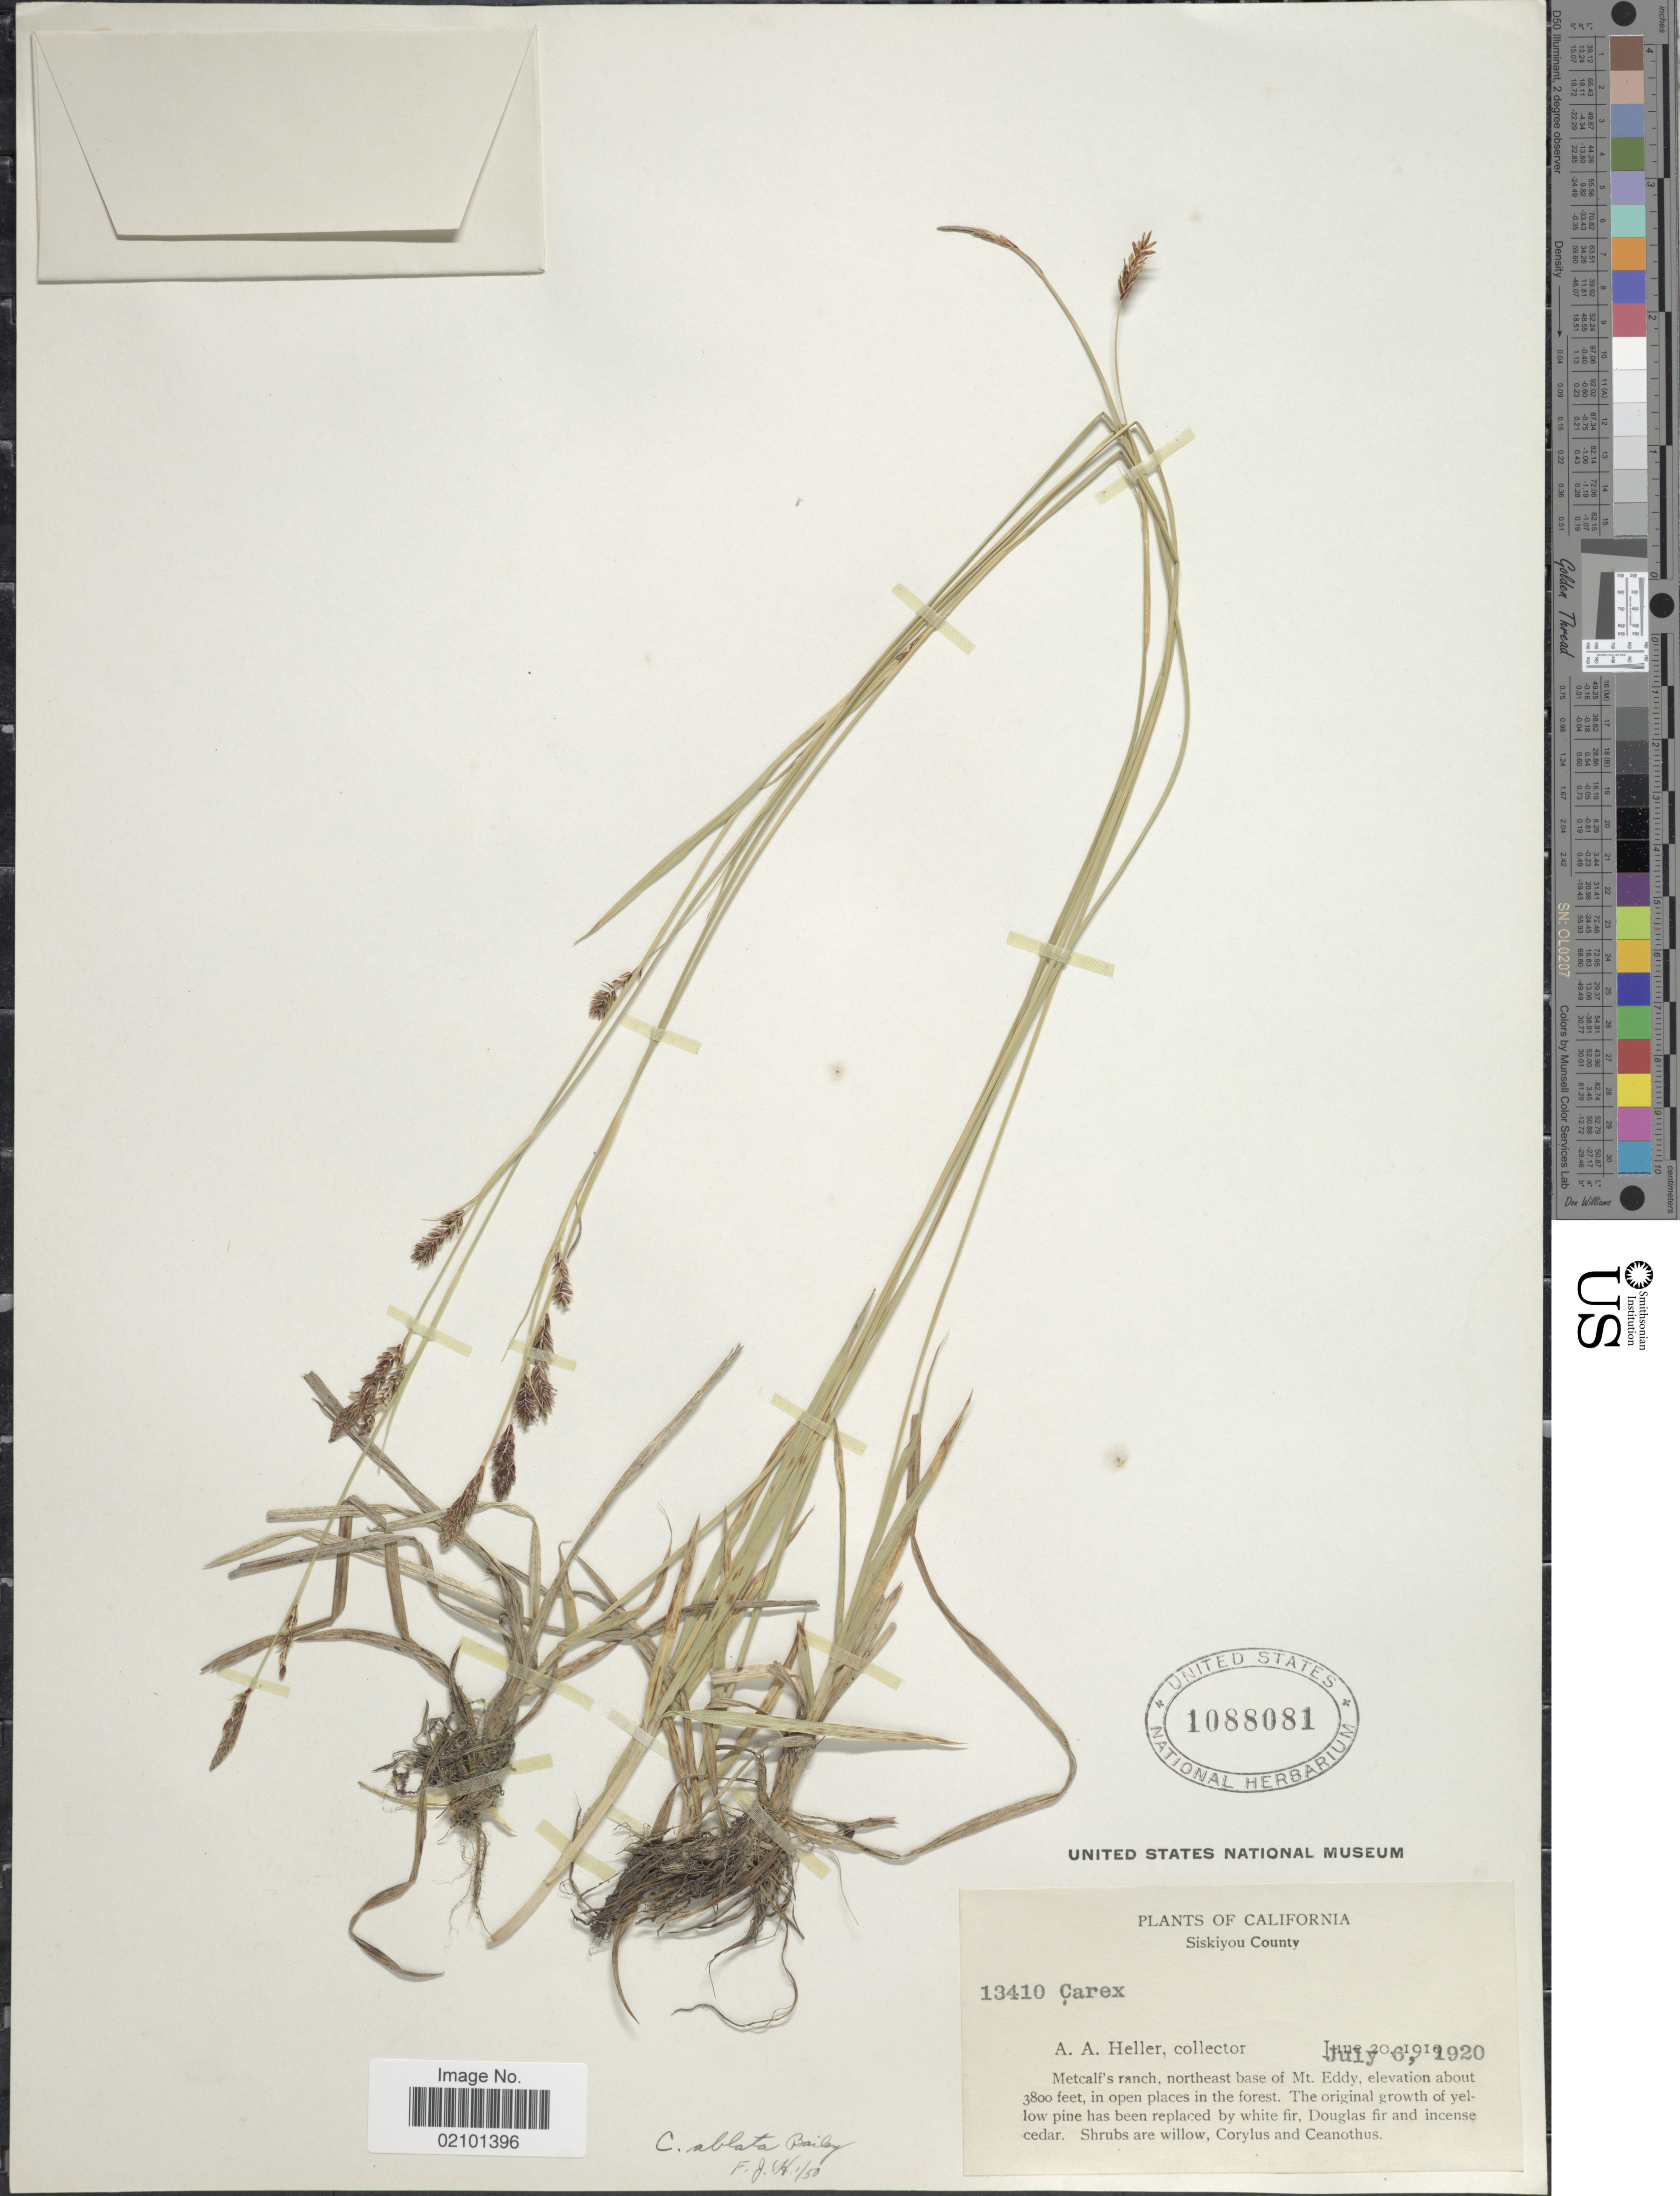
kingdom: Plantae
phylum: Tracheophyta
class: Liliopsida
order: Poales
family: Cyperaceae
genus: Carex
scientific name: Carex ablata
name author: L.H. Bailey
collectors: A. A. Heller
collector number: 13410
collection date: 1920-07-06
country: United States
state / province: California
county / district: Siskiyou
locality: Siskiyou County. Metcalf's ranch, northeast base of Mt. Eddy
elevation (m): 1158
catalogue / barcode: US 1088081